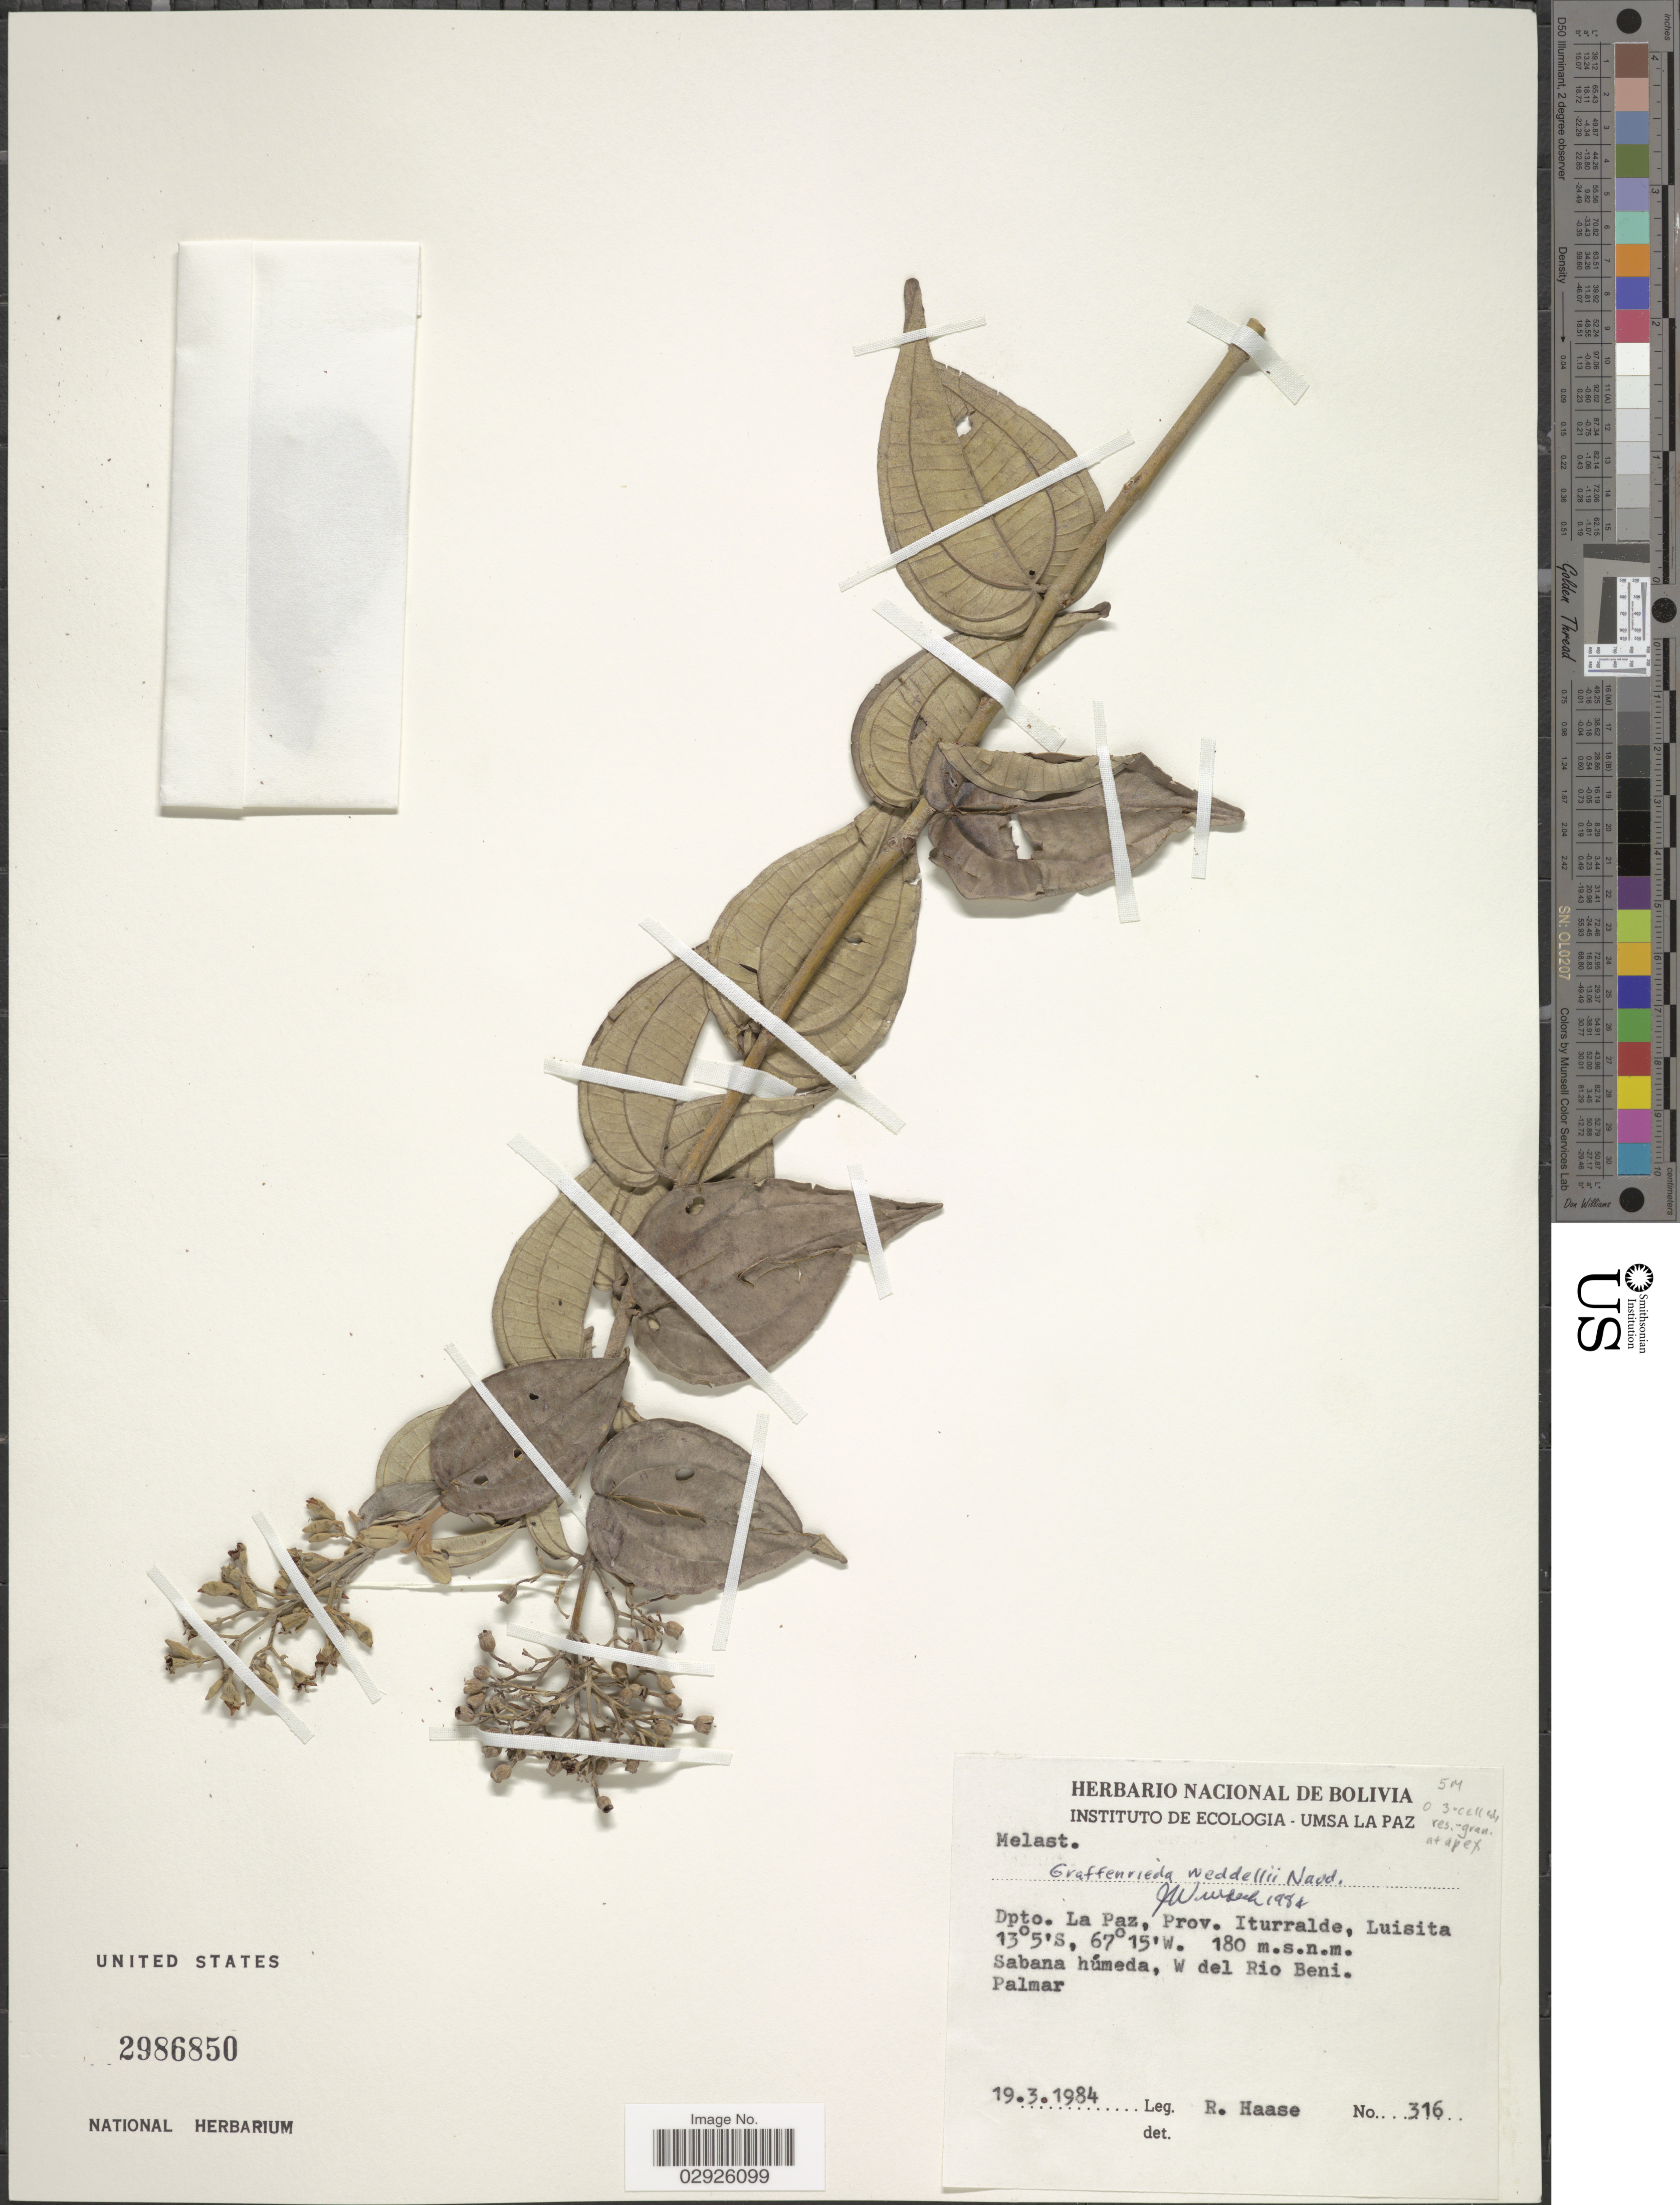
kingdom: Plantae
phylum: Tracheophyta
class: Magnoliopsida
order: Myrtales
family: Melastomataceae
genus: Graffenrieda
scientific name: Graffenrieda weddellii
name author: Naudin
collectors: R. Haase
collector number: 316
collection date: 1984-03-19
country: Bolivia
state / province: La Paz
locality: Dpto. La Paz, Prov. Iturralde, Luisita. W del Rio Beni. Palmar.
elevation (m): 180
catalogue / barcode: US 2986850